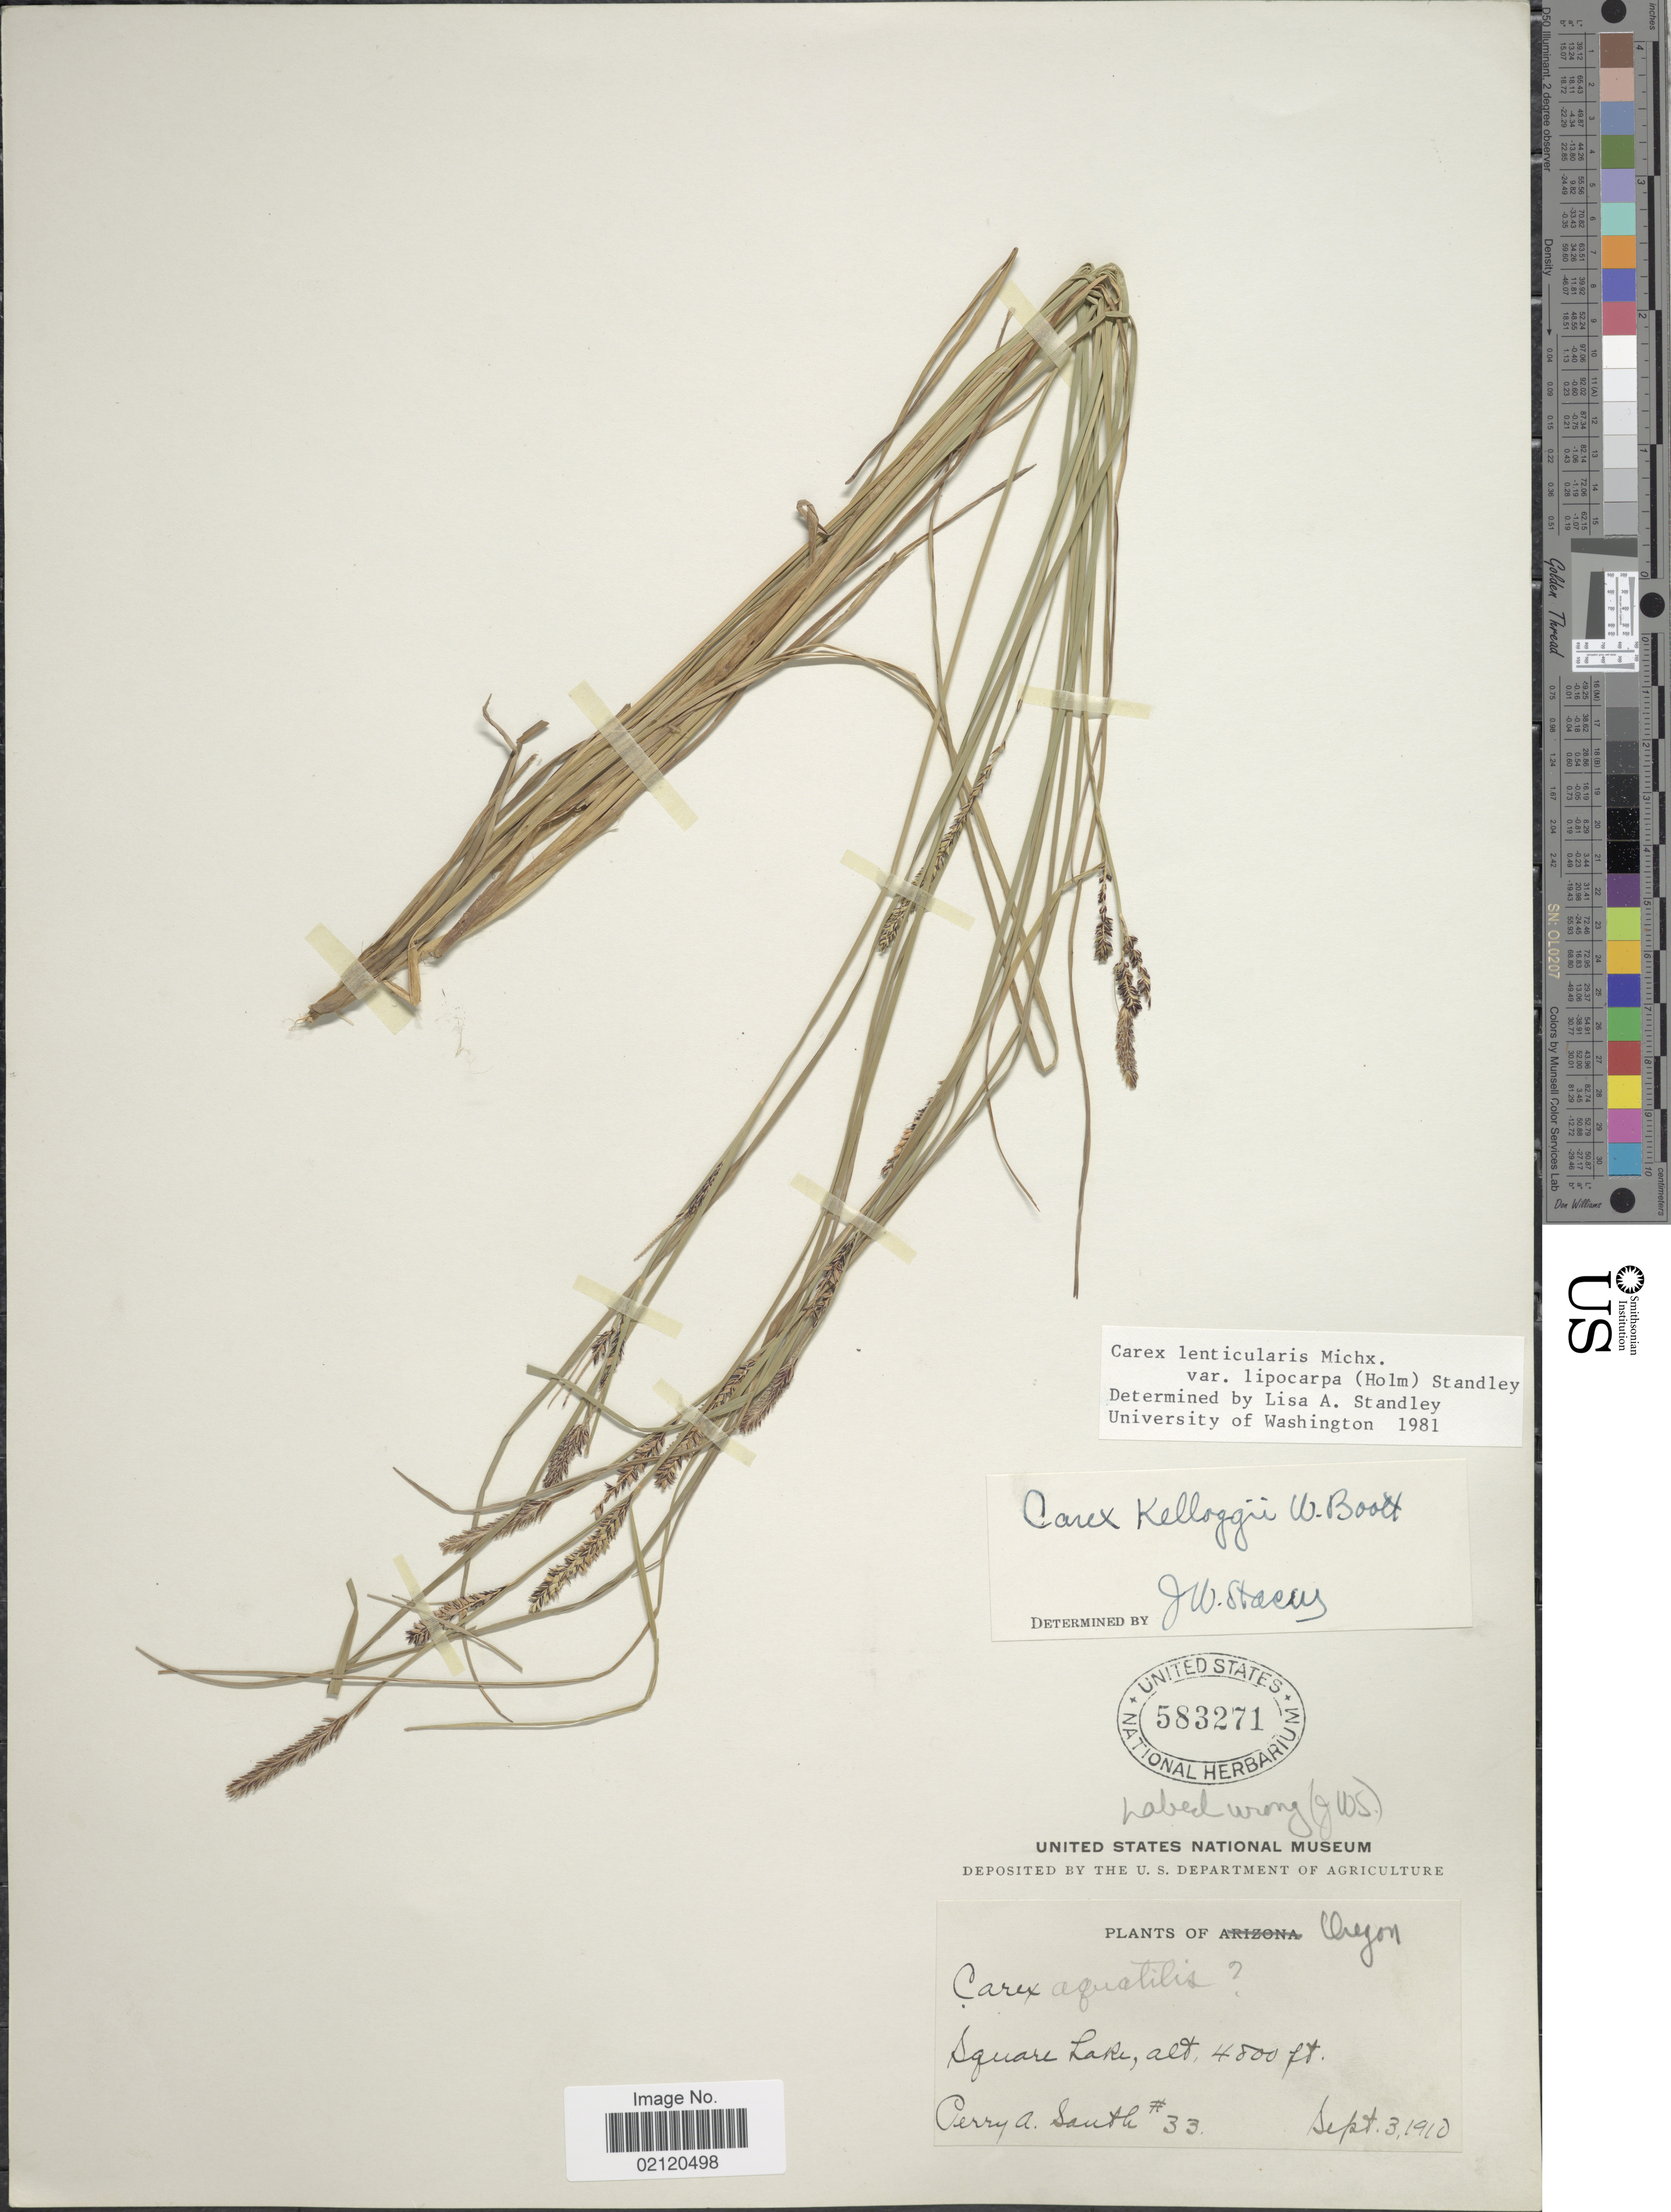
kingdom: Plantae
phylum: Tracheophyta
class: Liliopsida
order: Poales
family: Cyperaceae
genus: Carex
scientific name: Carex kelloggii var. kelloggii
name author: W. Boott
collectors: P. South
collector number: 33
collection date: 1910-09-03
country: United States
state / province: Oregon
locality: Square Lake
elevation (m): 1463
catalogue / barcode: US 583271